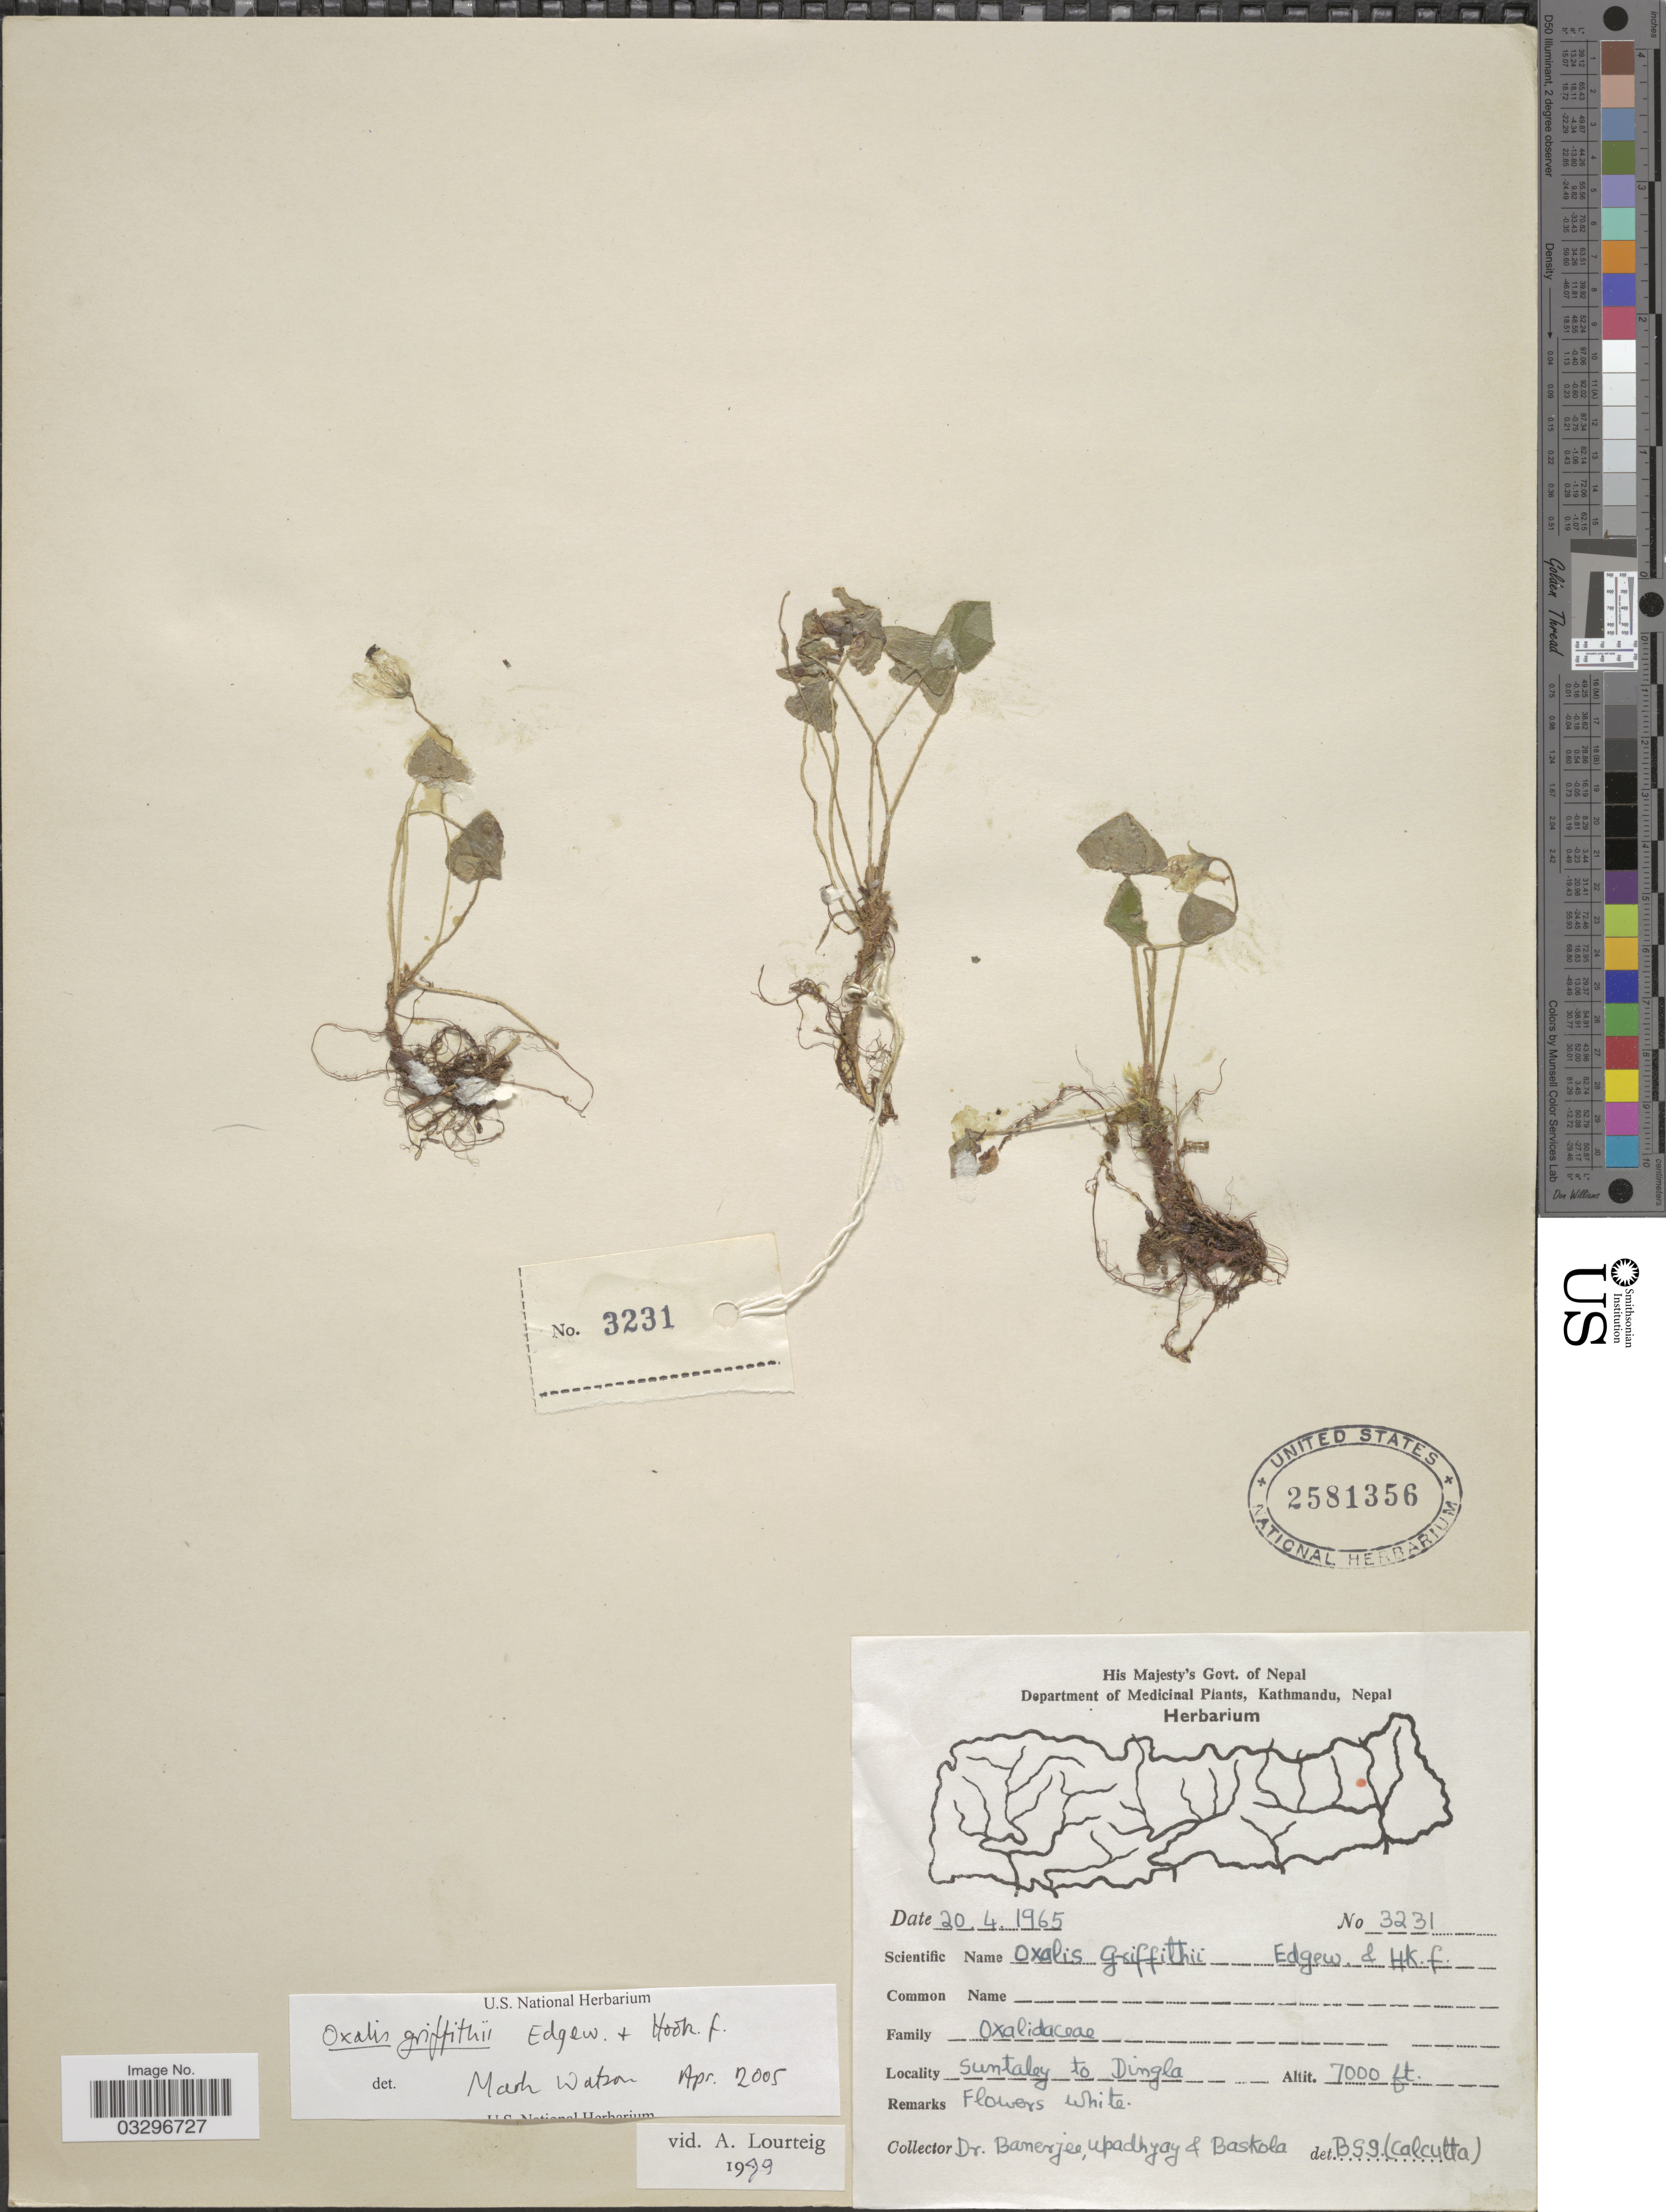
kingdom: Plantae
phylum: Tracheophyta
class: Magnoliopsida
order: Oxalidales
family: Oxalidaceae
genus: Oxalis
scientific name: Oxalis griffithii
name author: Edgew. & Hook. f.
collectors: -. Banerjee, Upadhyay, -- & Baskola, --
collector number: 3231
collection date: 1965-04-20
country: Nepal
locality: Suntaley to Dingla.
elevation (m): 2134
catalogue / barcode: US 2581356